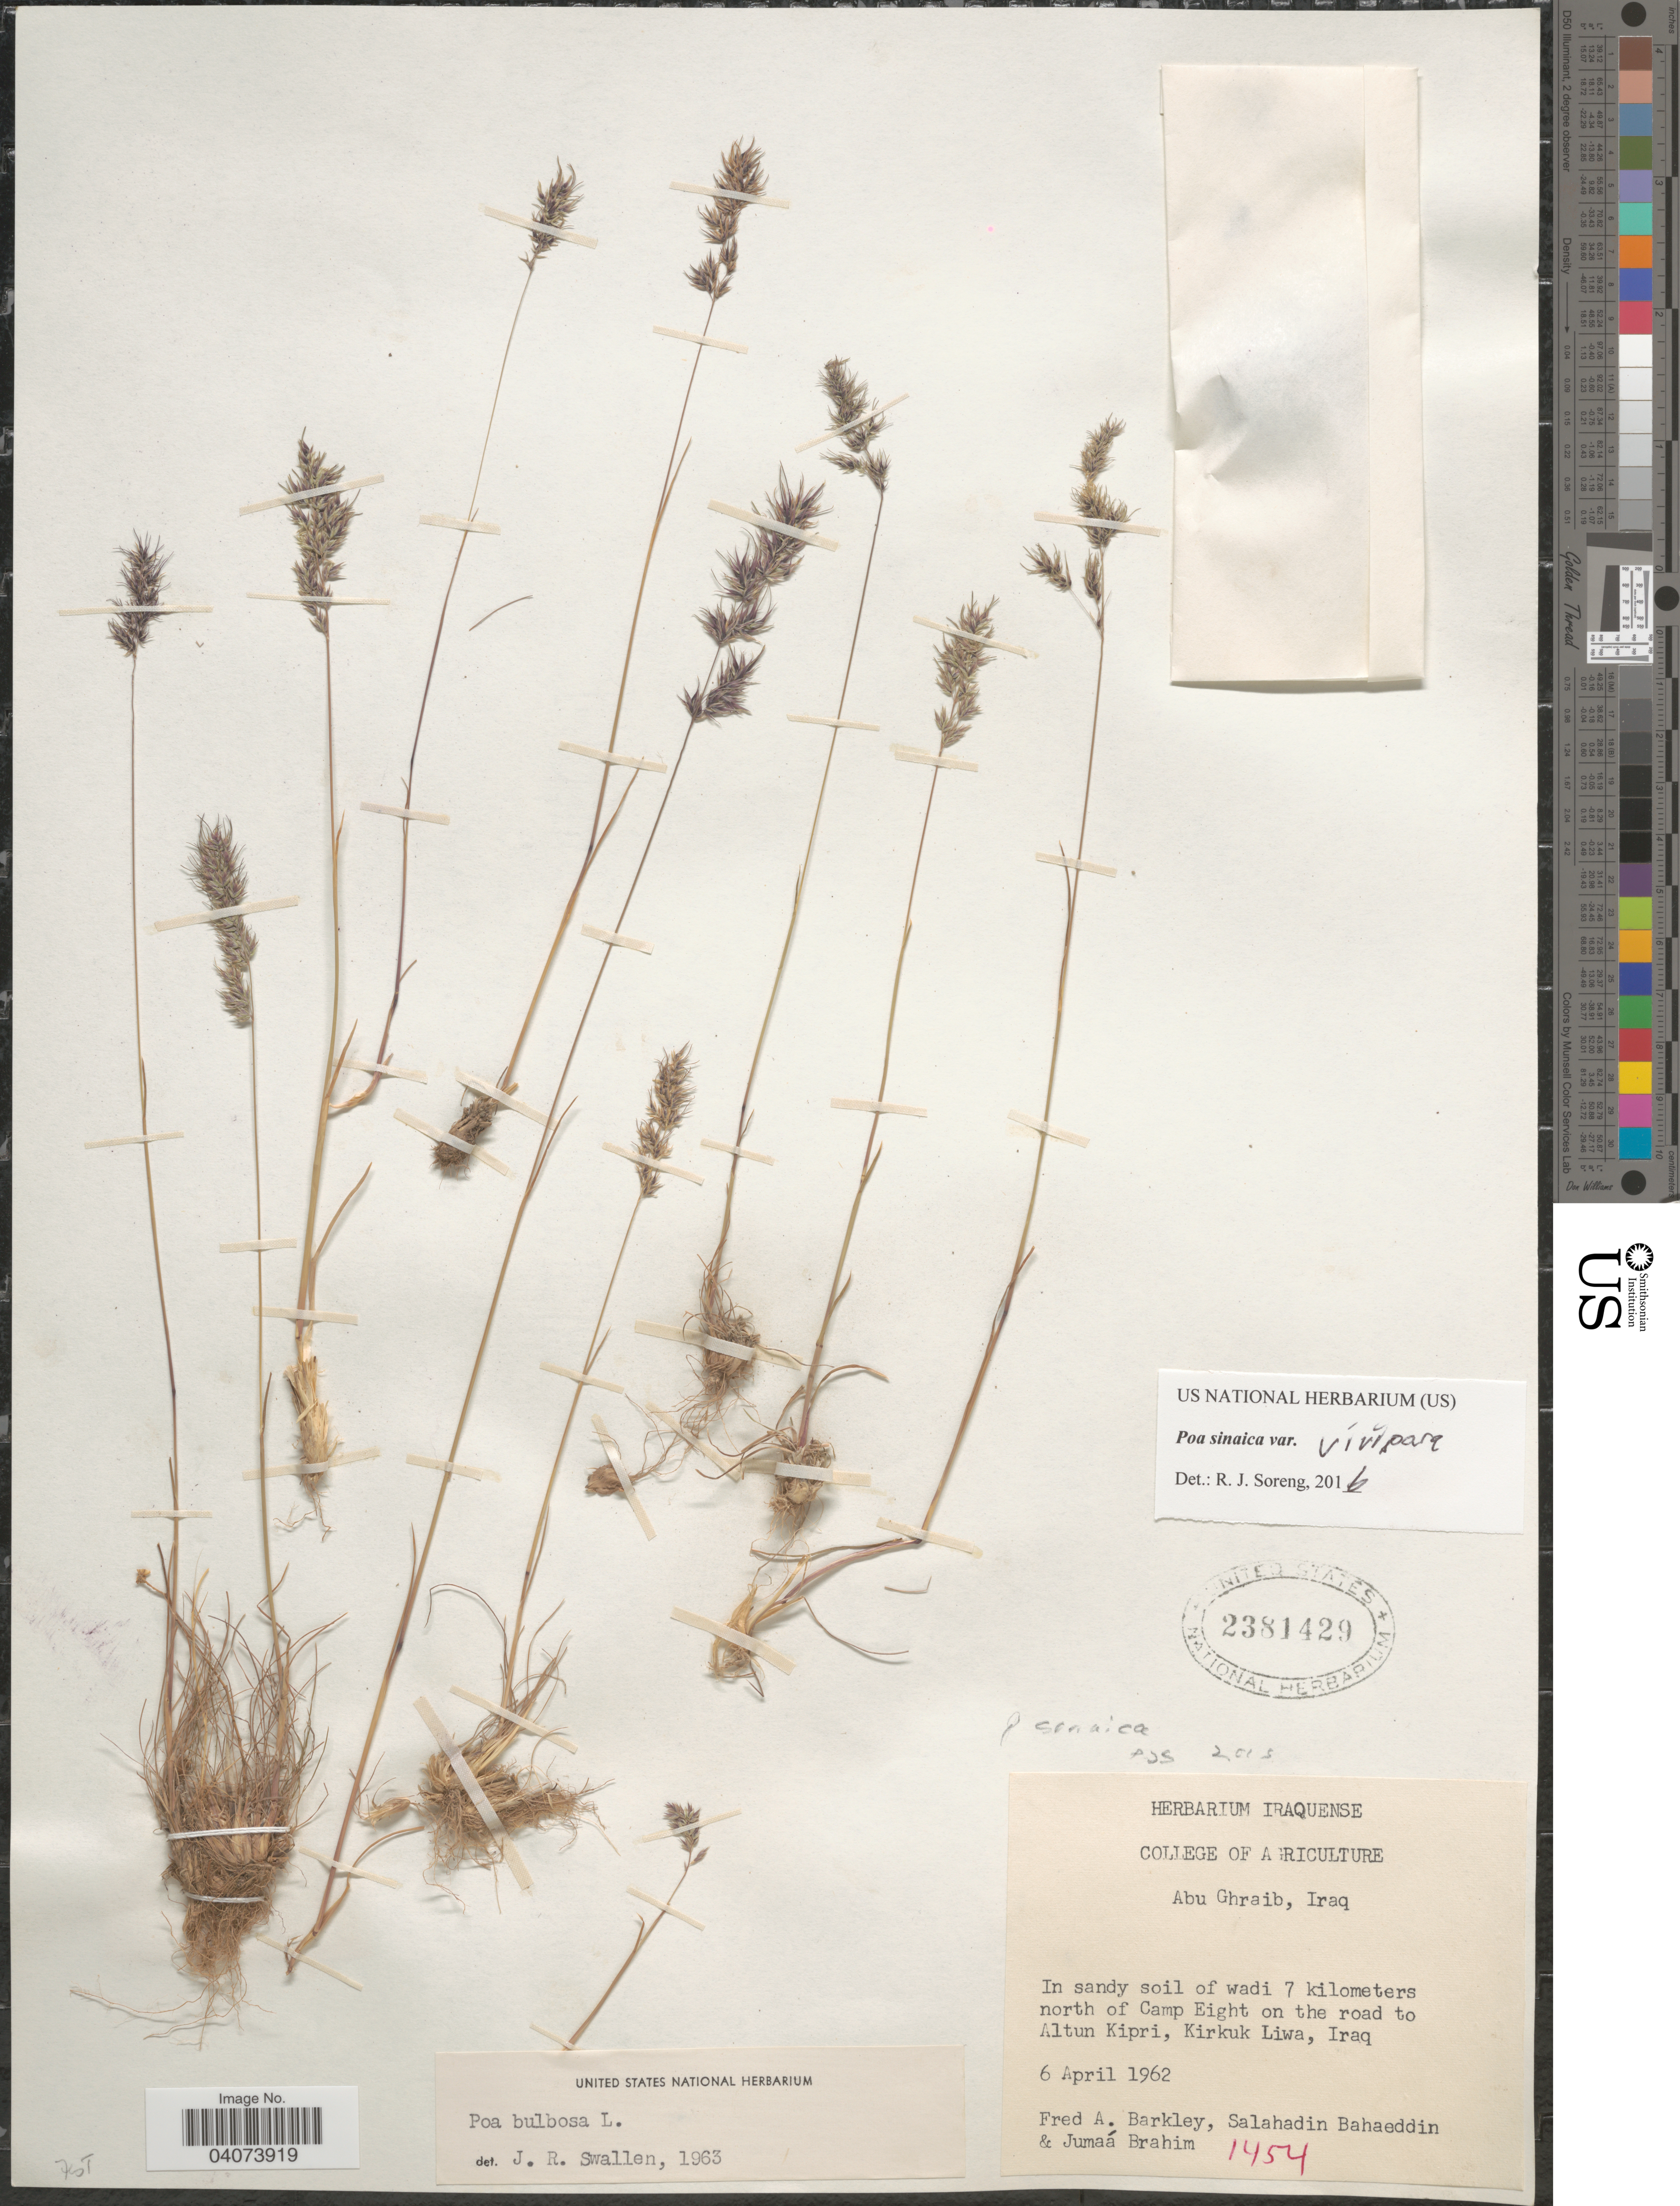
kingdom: Plantae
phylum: Tracheophyta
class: Liliopsida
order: Poales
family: Poaceae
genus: Poa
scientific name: Poa sinaica var. vivipara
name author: Täckh.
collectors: F. A. Barkley, S. Bahaeddin & Brahim M., J.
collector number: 1454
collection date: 1962-04-06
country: Iraq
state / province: Kirkūk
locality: In sandy soil of wadi 7 kilometers north of Camp Eight on the road to Altun Kipri, Kirkuk Liwa.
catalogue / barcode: US 2381429